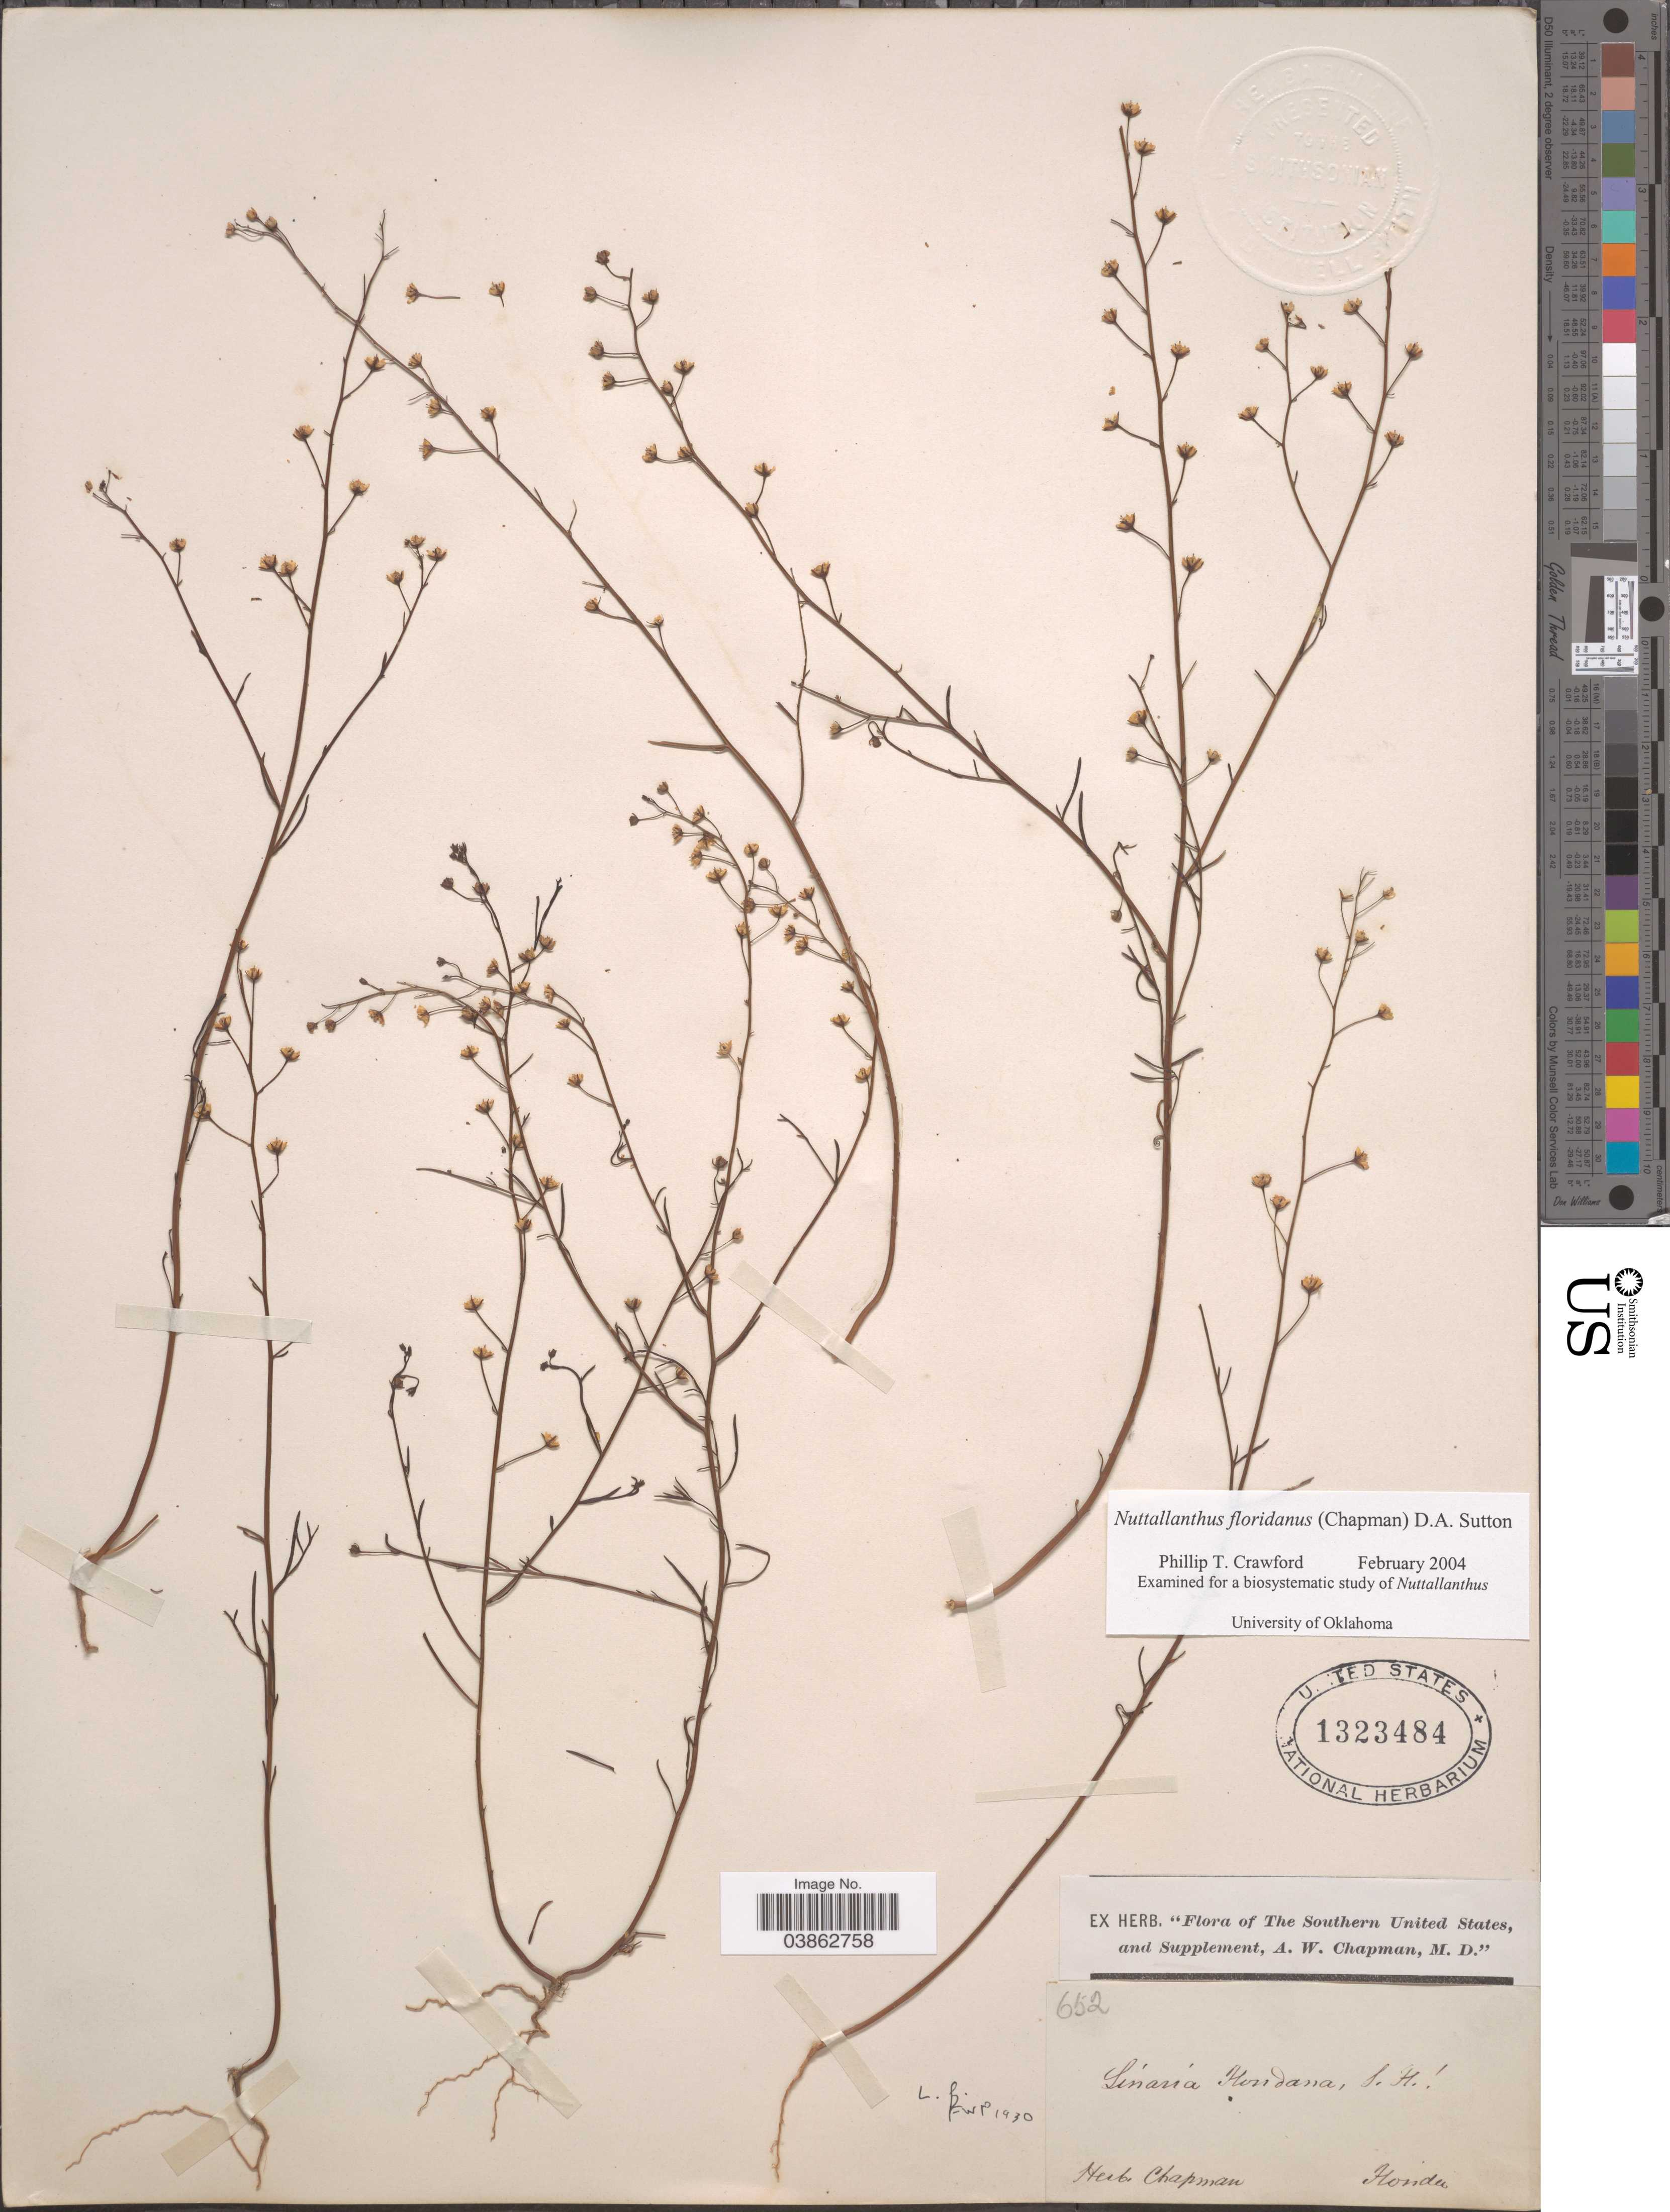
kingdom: Plantae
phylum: Tracheophyta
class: Magnoliopsida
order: Lamiales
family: Plantaginaceae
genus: Linaria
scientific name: Linaria floridana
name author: Chapm.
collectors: ex herb. A.W. Chapman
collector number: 652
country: United States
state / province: Florida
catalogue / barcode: US 1323484